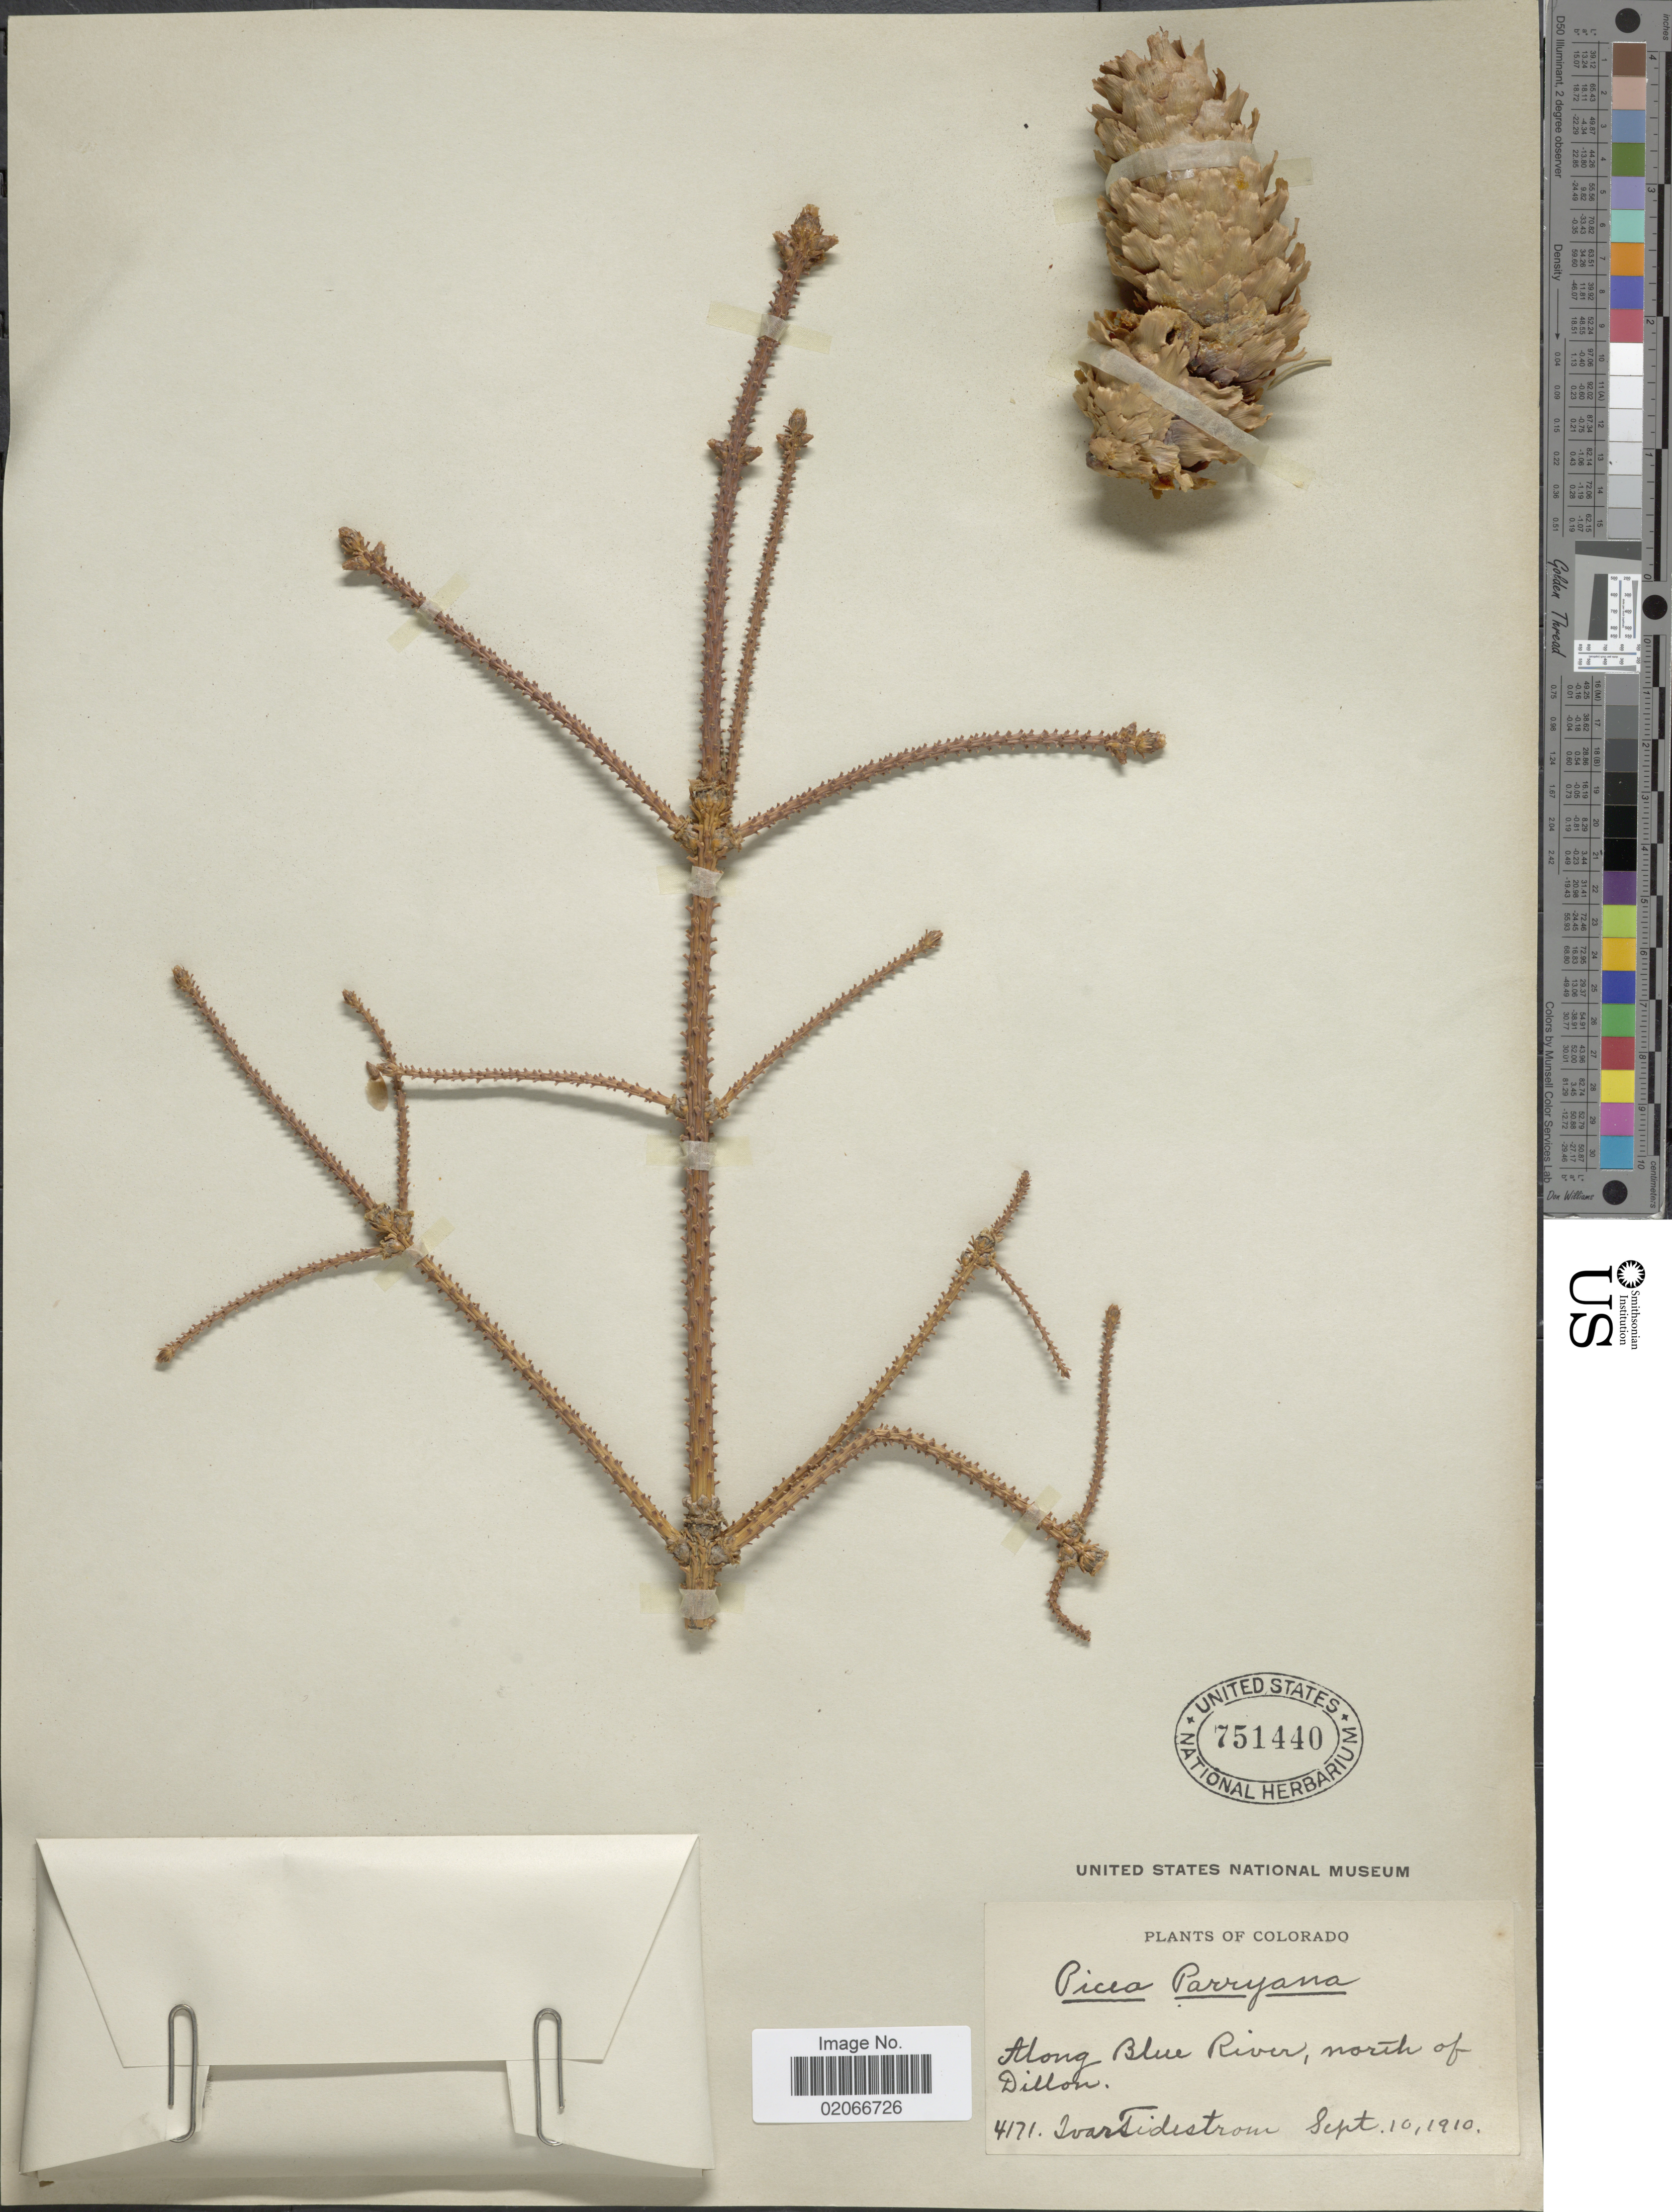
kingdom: Plantae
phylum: Tracheophyta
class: Pinopsida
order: Pinales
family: Pinaceae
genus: Picea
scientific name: Picea pungens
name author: Engelm.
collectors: I. F. Tidestrom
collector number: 4171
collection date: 1910-09-10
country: United States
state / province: Colorado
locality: Along Blue River, north of Dillon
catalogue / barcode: US 751440